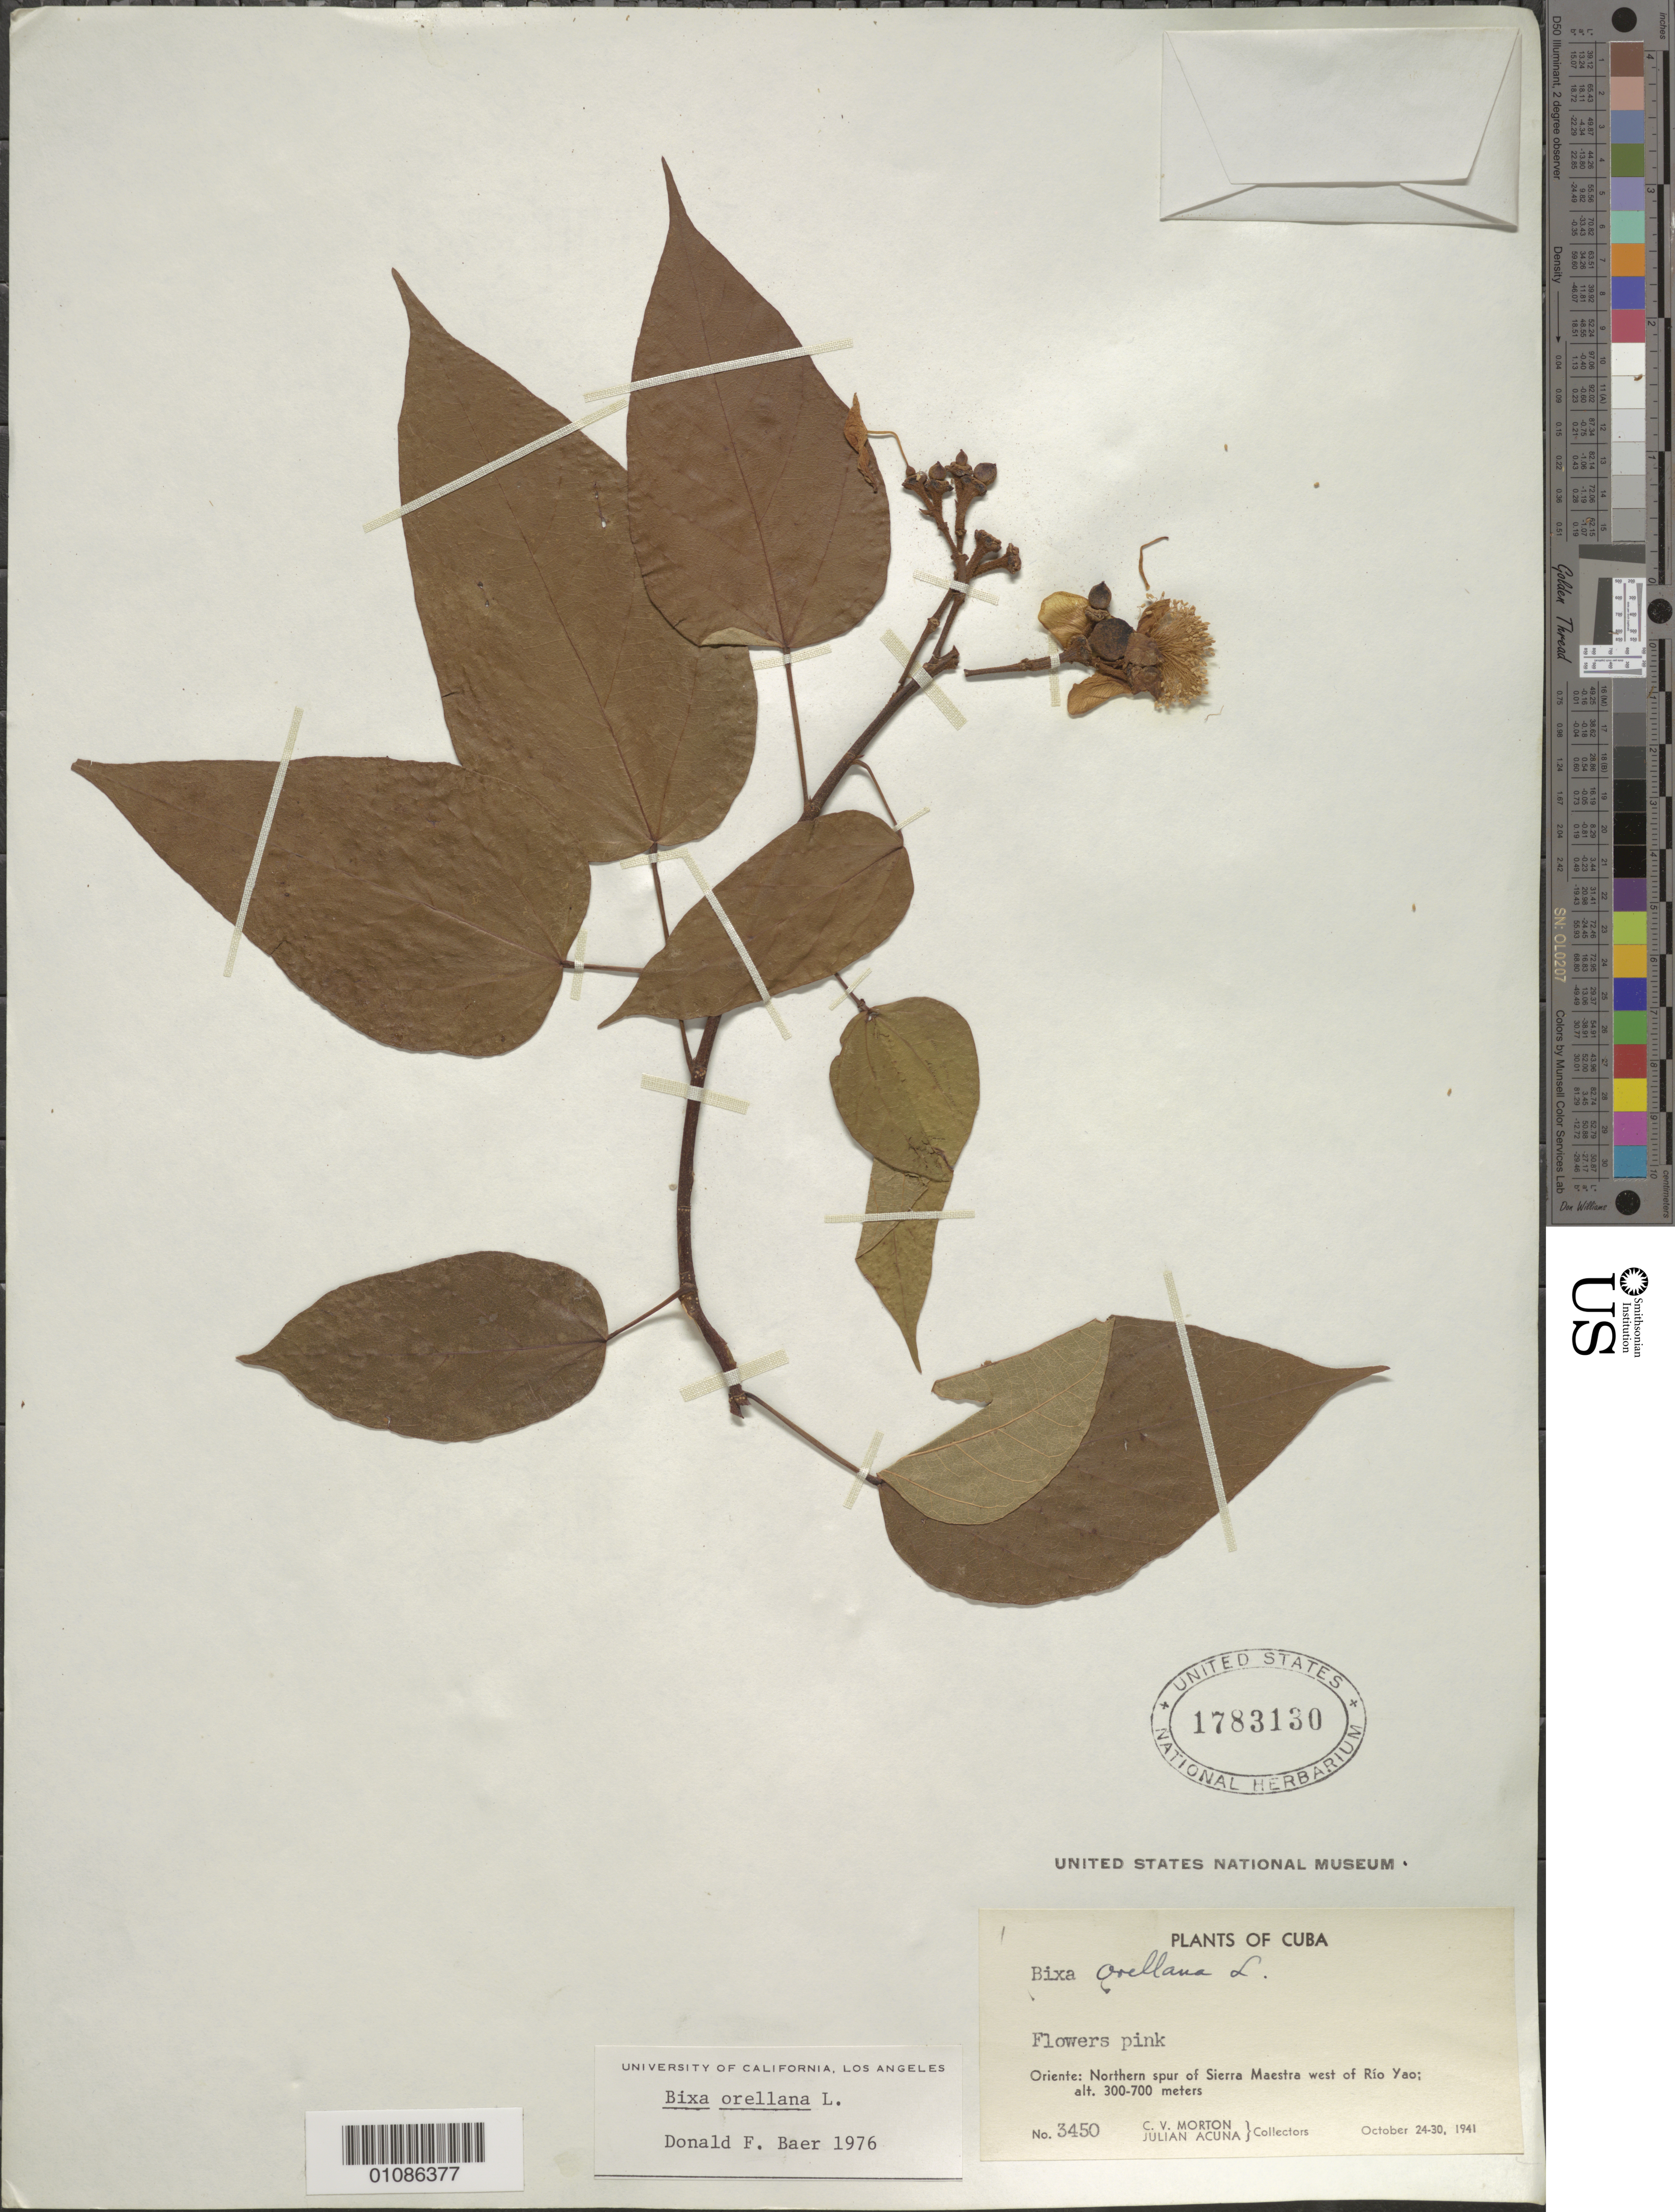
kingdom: Plantae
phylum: Tracheophyta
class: Magnoliopsida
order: Malvales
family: Bixaceae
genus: Bixa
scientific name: Bixa orellana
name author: L.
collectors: C. V. Morton & J. Acuña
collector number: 3450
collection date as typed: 24 Oct 1941 to 30 Oct 1941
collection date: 1941-10-24/1941-10-30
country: Cuba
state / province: Oriente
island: Cuba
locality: Northern spur of sierra maestra W of Rio Yao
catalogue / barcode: US 1783130